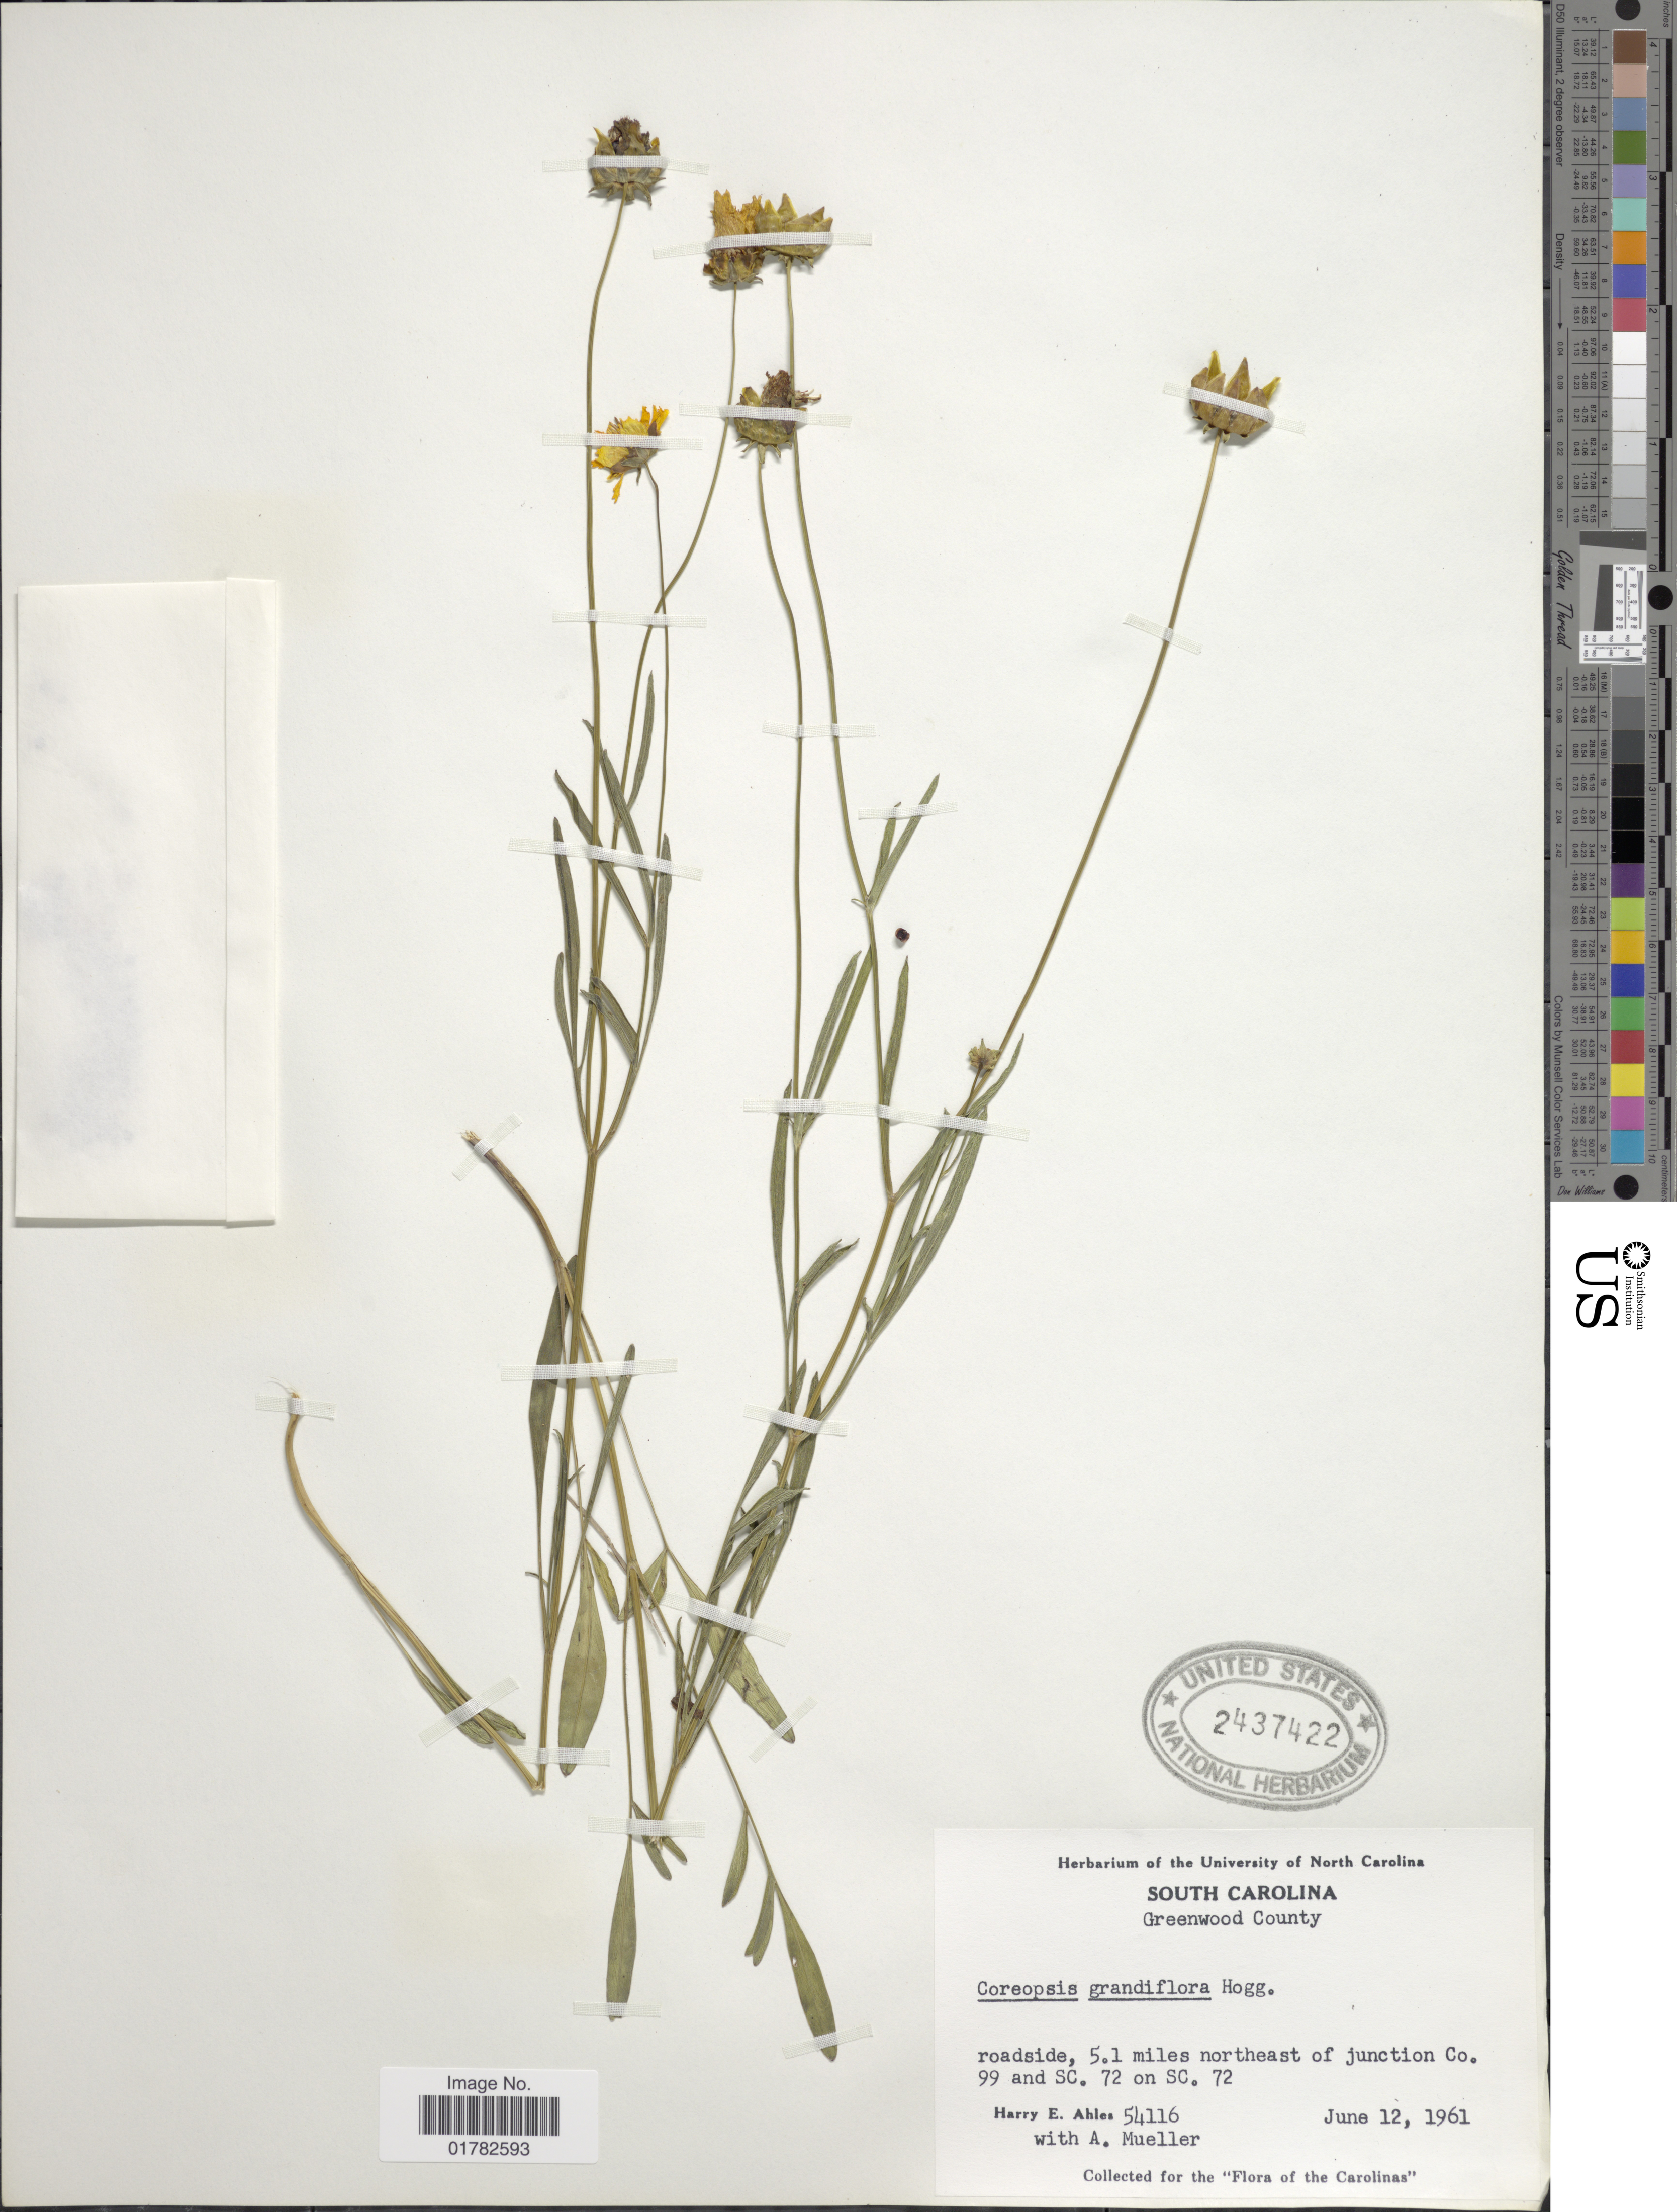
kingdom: Plantae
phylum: Tracheophyta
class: Magnoliopsida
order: Asterales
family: Asteraceae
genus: Coreopsis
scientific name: Coreopsis grandiflora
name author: Nutt.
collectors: H. E. Ahles & A. Mueller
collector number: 54116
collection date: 1961-06-12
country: United States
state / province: South Carolina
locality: Greenwood County, roadside, 5.1 miles northeast of junction Co. 99 and SC. 72 on SC. 72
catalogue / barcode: US 2437422